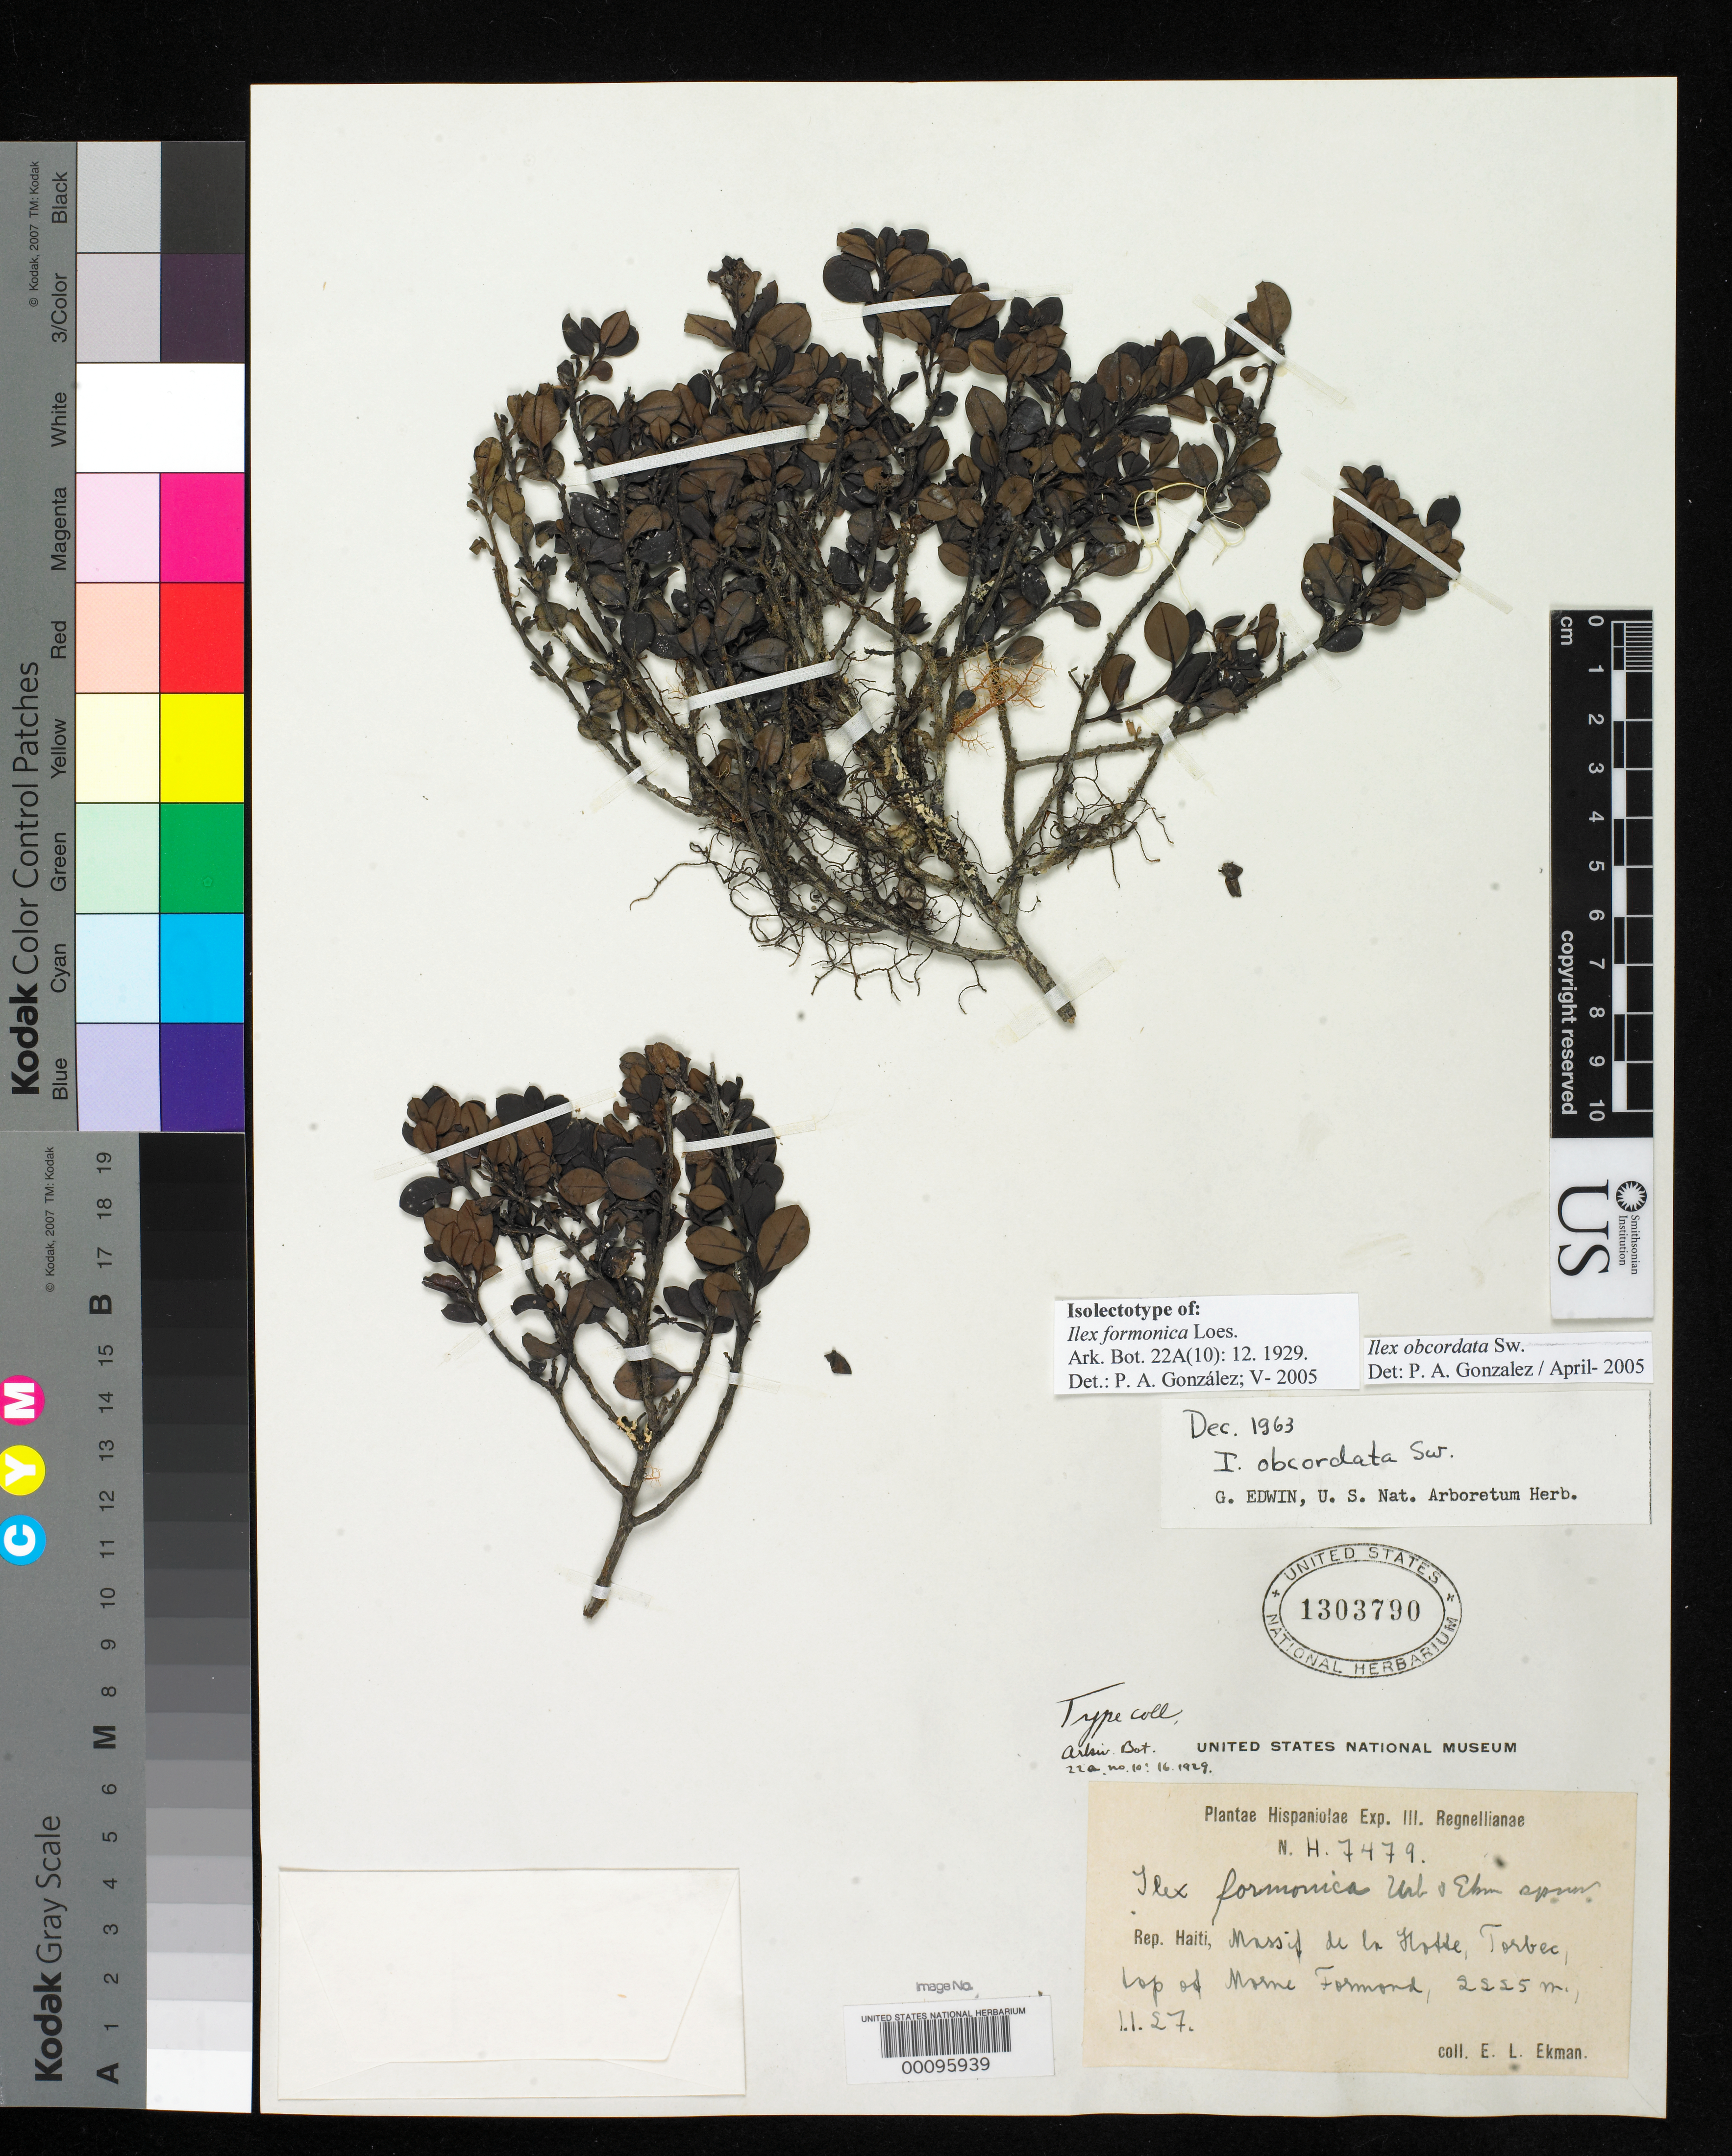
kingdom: Plantae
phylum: Tracheophyta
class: Magnoliopsida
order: Aquifoliales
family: Aquifoliaceae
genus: Ilex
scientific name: Ilex formonica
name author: Loes.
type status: Isolectotype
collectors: E. L. Ekman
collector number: H 7479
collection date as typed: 01 Jan 1927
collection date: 1927-01-01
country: Haiti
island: Hispaniola Island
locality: Massif de la Hotte, near Torbec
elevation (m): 2225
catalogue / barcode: US 1303790